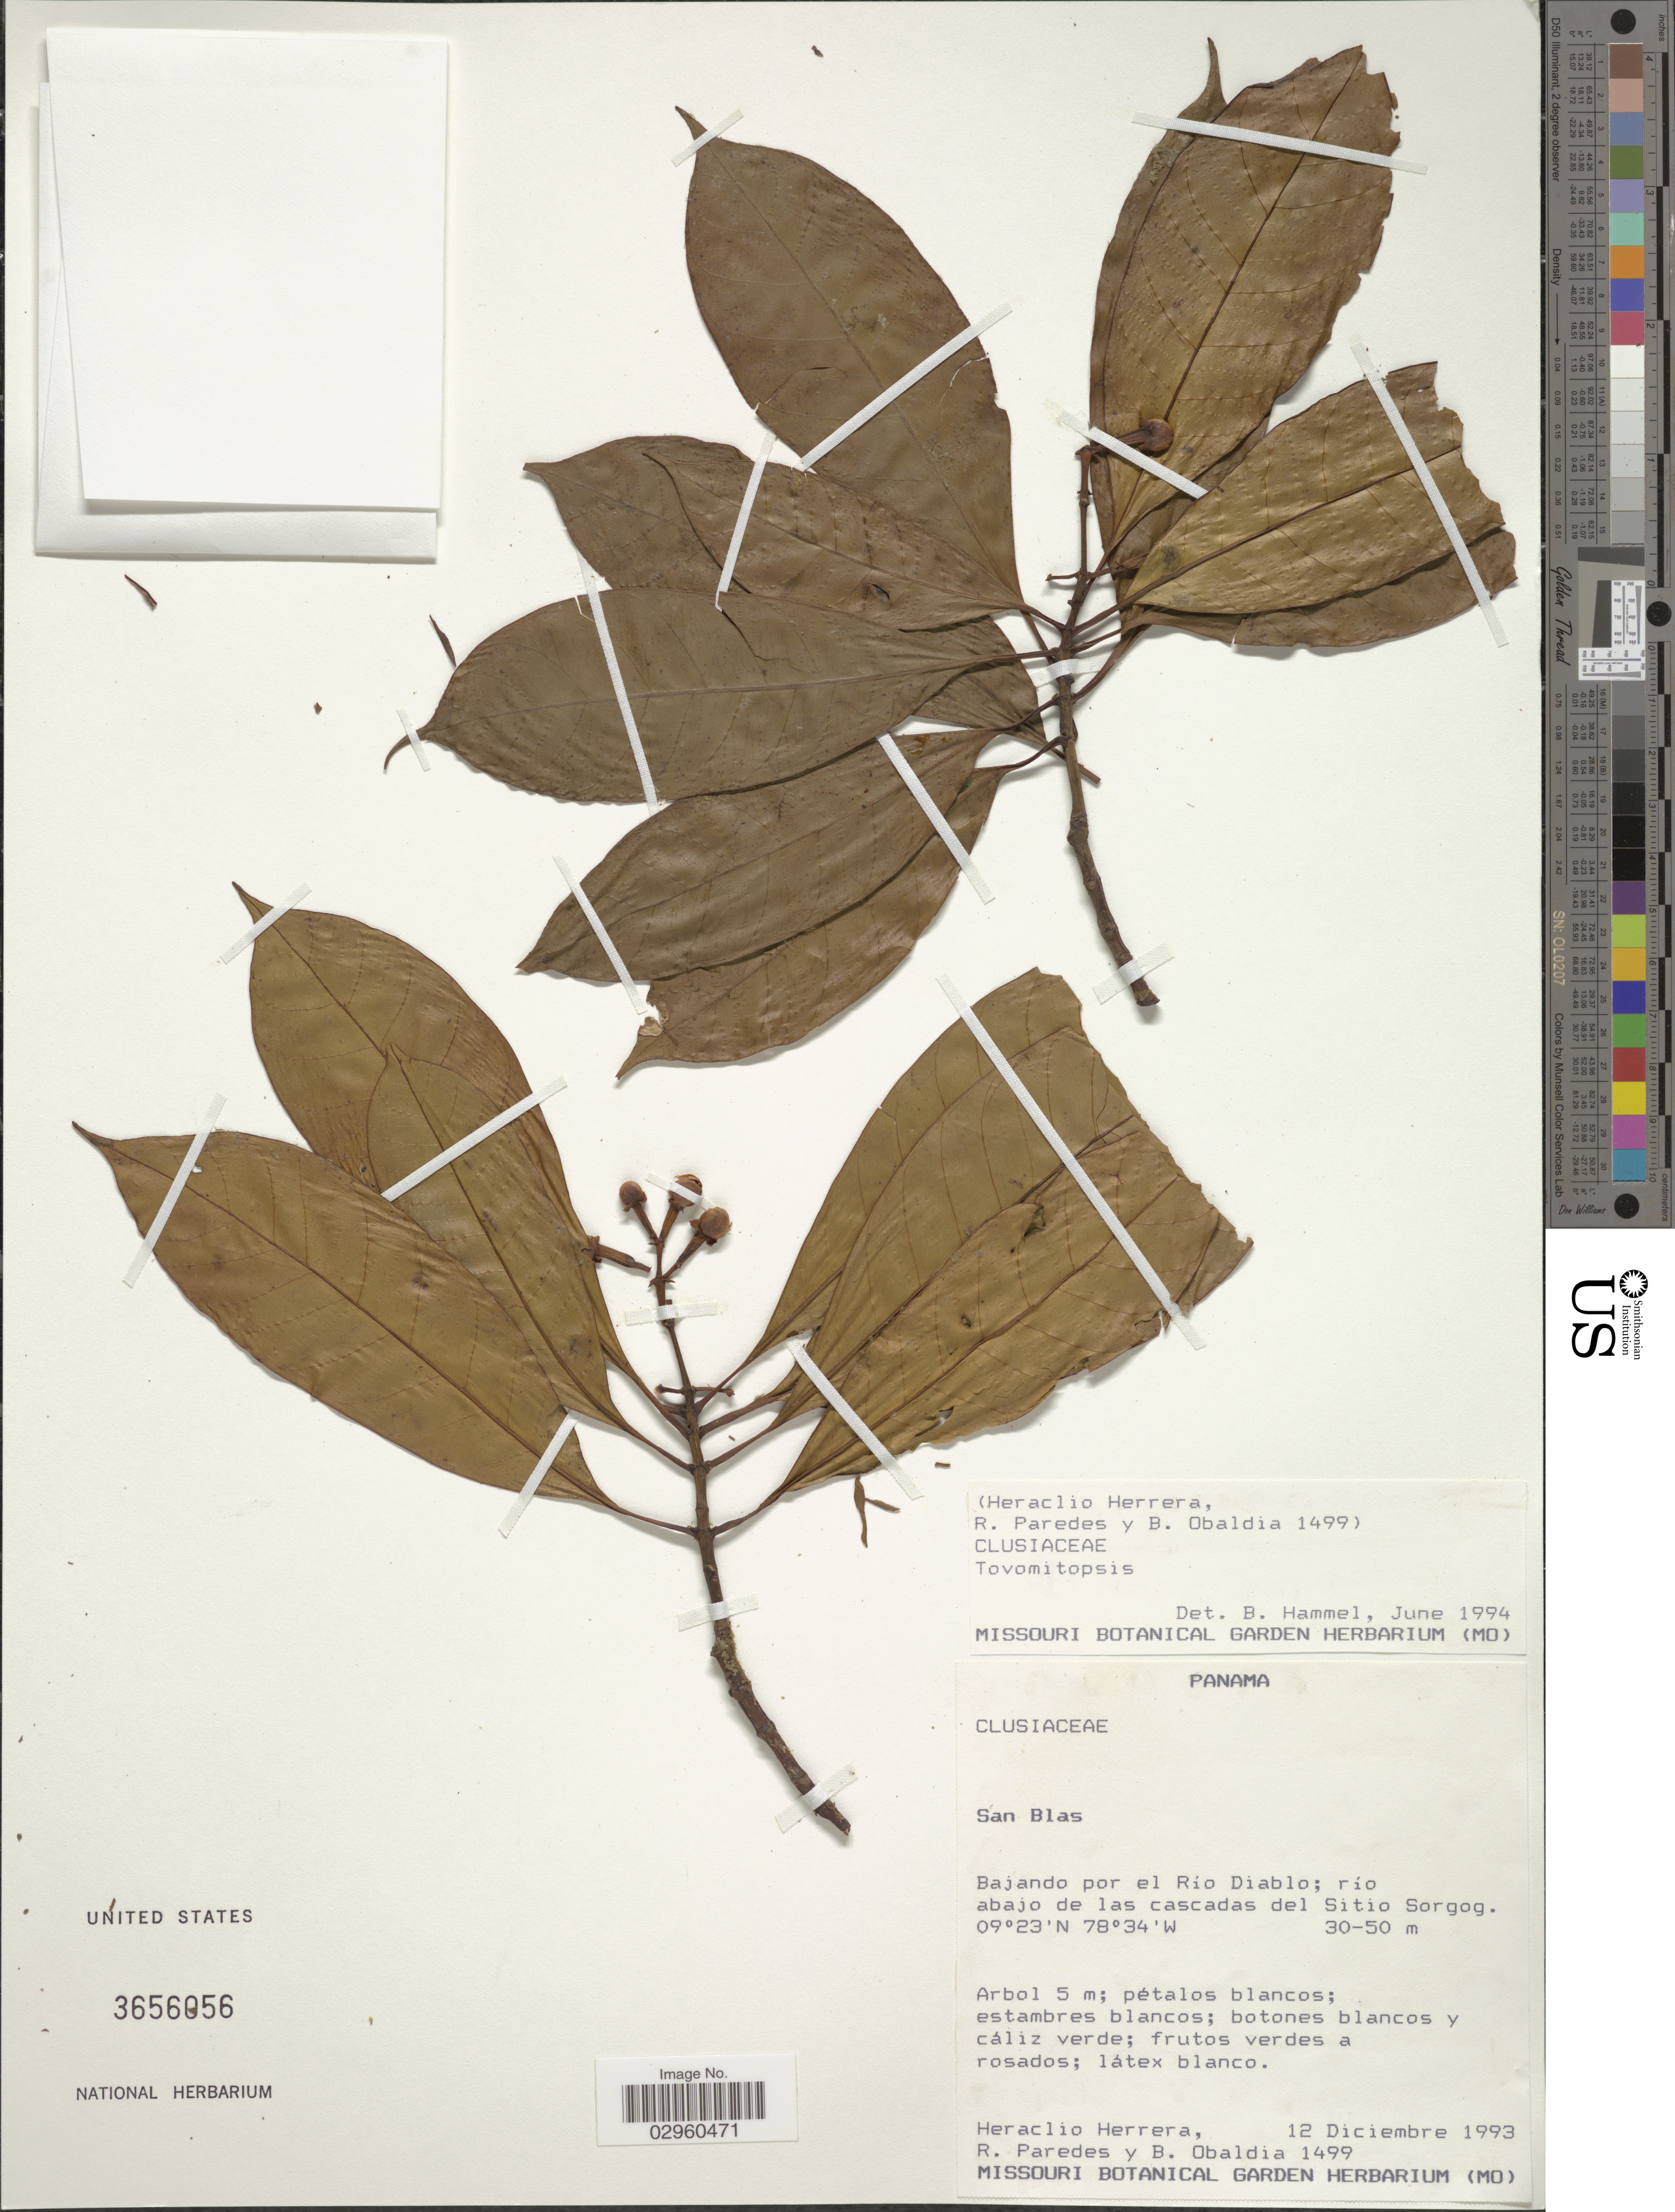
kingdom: Plantae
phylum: Tracheophyta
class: Magnoliopsida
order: Malpighiales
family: Clusiaceae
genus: Tovomitopsis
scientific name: Tovomitopsis sp.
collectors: H. Herrera, R. Paredes & B. Obaldia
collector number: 1499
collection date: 1993-12-12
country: Panama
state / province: Kuna Yala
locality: San Blas. Bajando por el Río Diablo; río abajo de las cascadas del Sitio Sorgog.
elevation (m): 30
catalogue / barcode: US 3656056